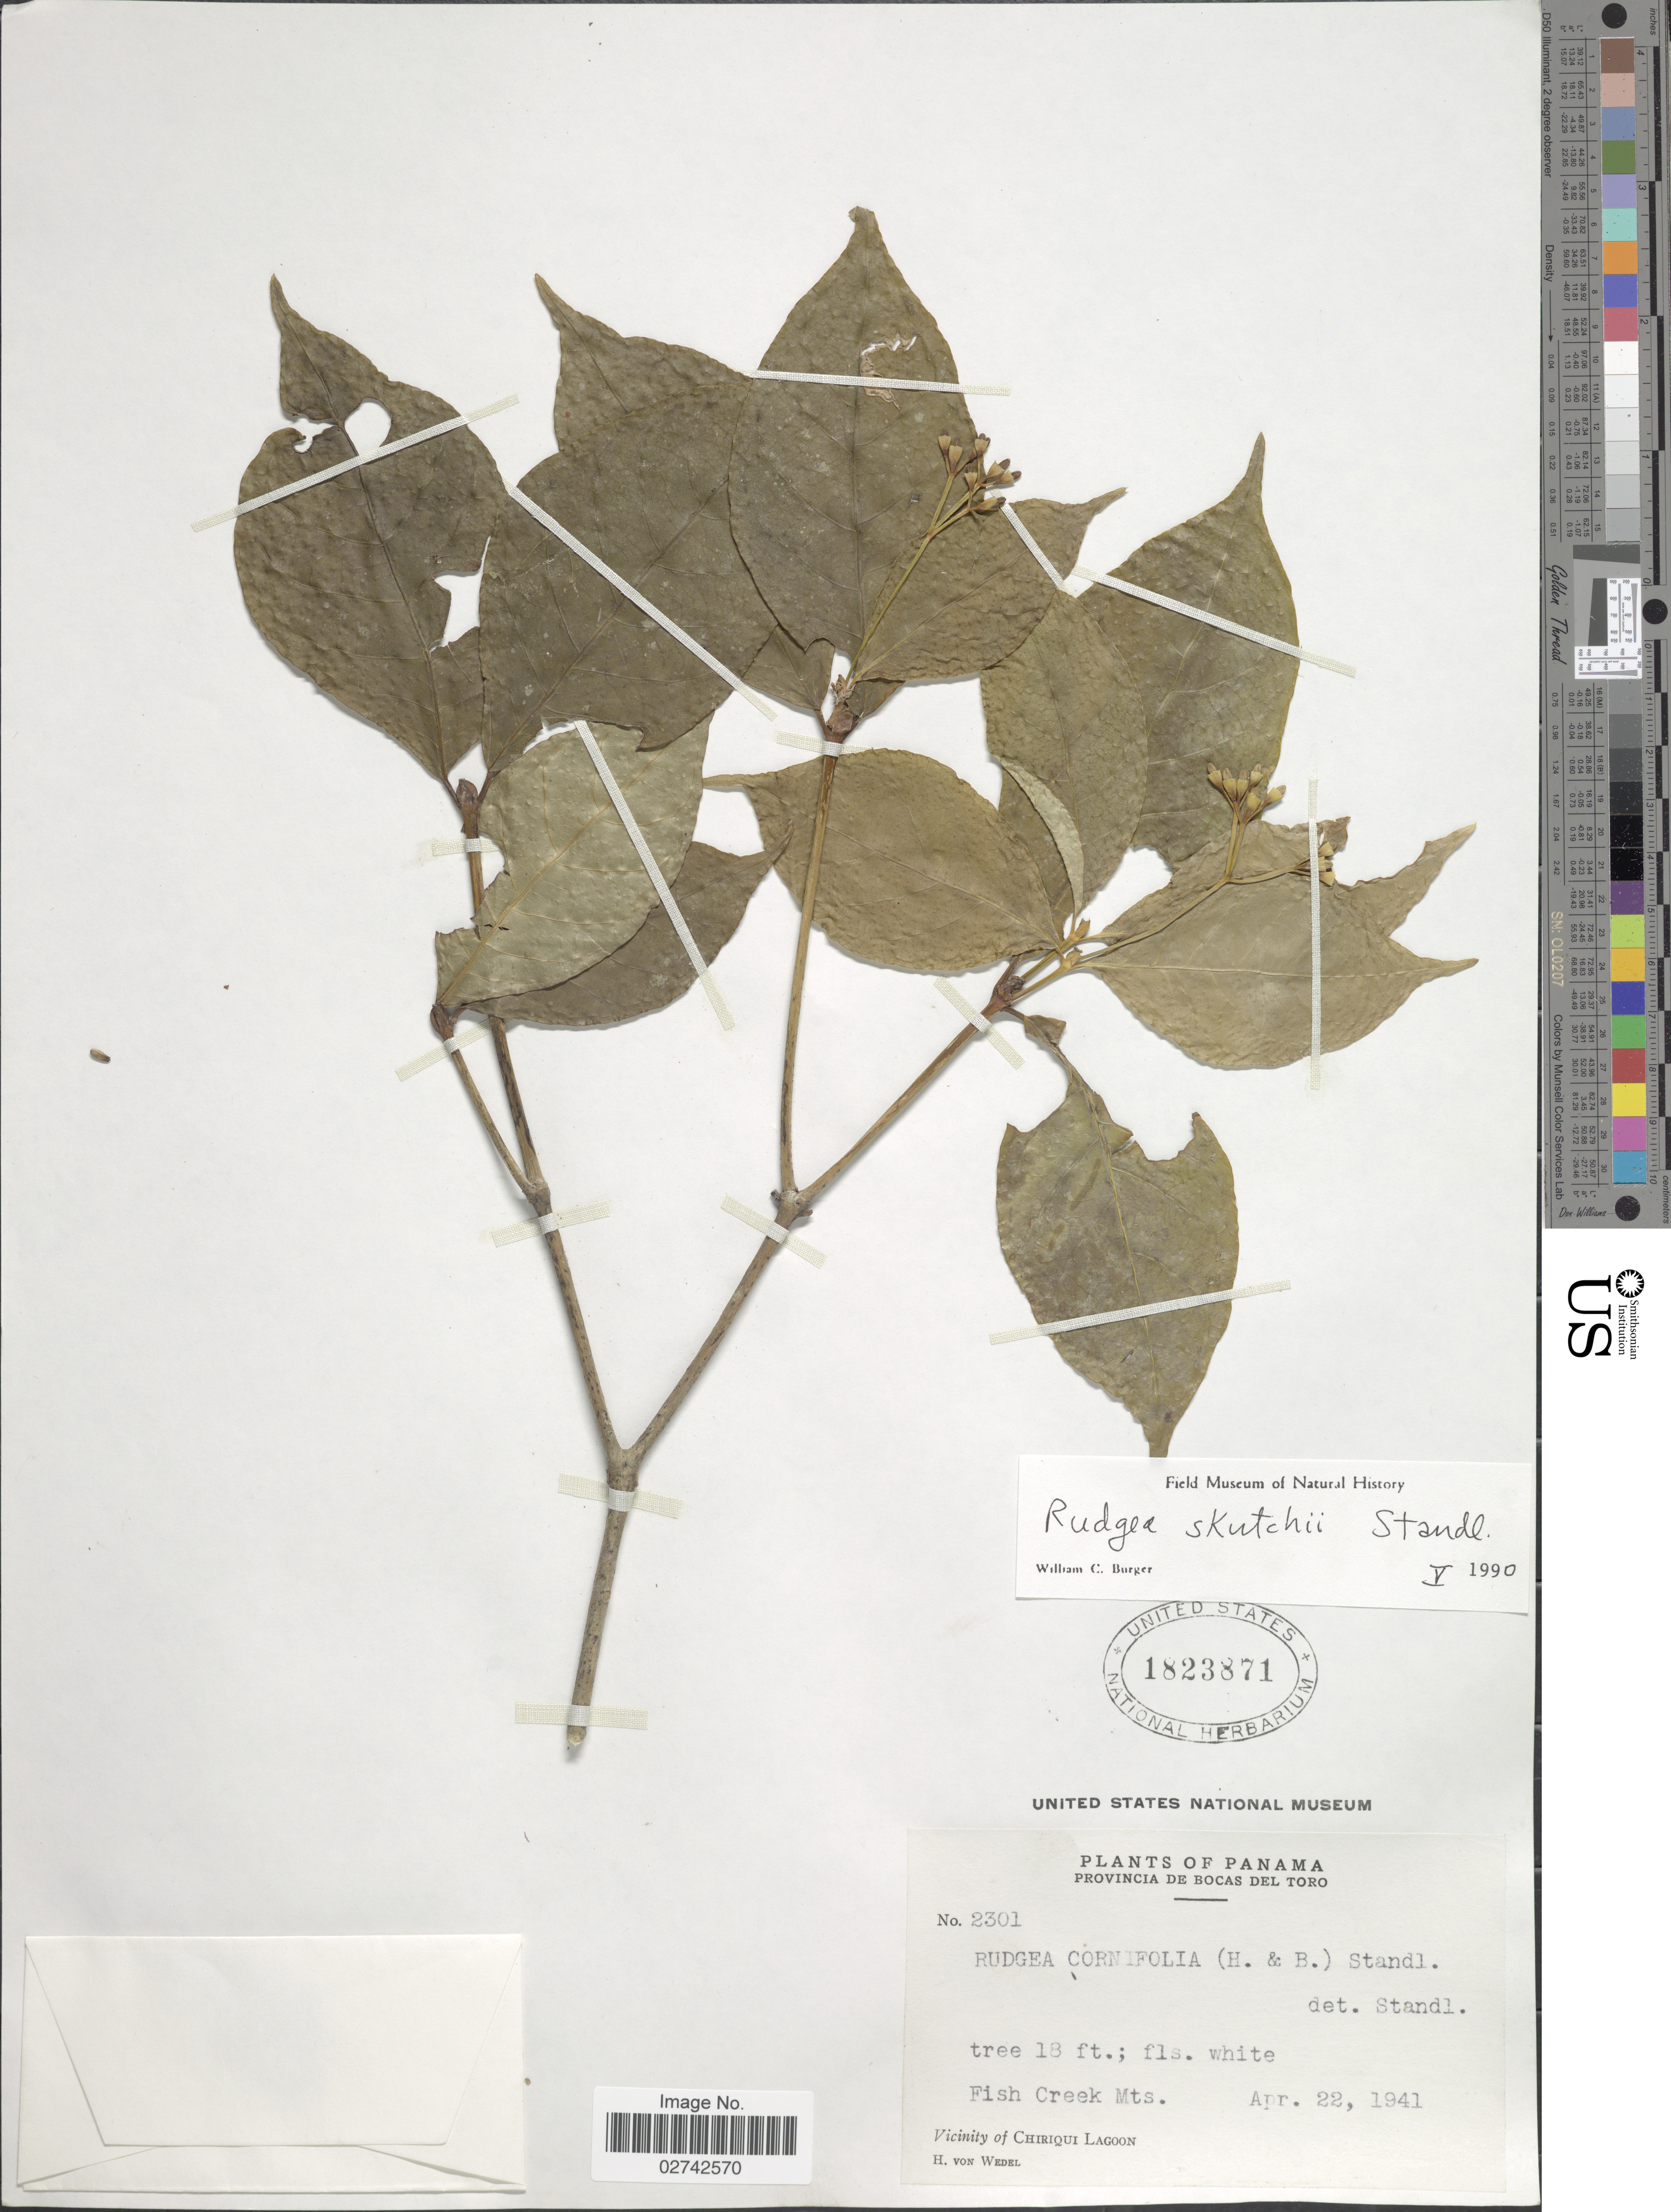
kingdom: Plantae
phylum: Tracheophyta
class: Magnoliopsida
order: Gentianales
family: Rubiaceae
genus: Rudgea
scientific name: Rudgea skutchii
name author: Standl.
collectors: H. von Wedel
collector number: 2301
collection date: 1941-04-22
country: Panama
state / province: Bocas del Toro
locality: Provincia de Bocas del Toro, Fish Creek Mts., Vicinity of Chiriqui Lagoon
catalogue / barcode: US 1823871